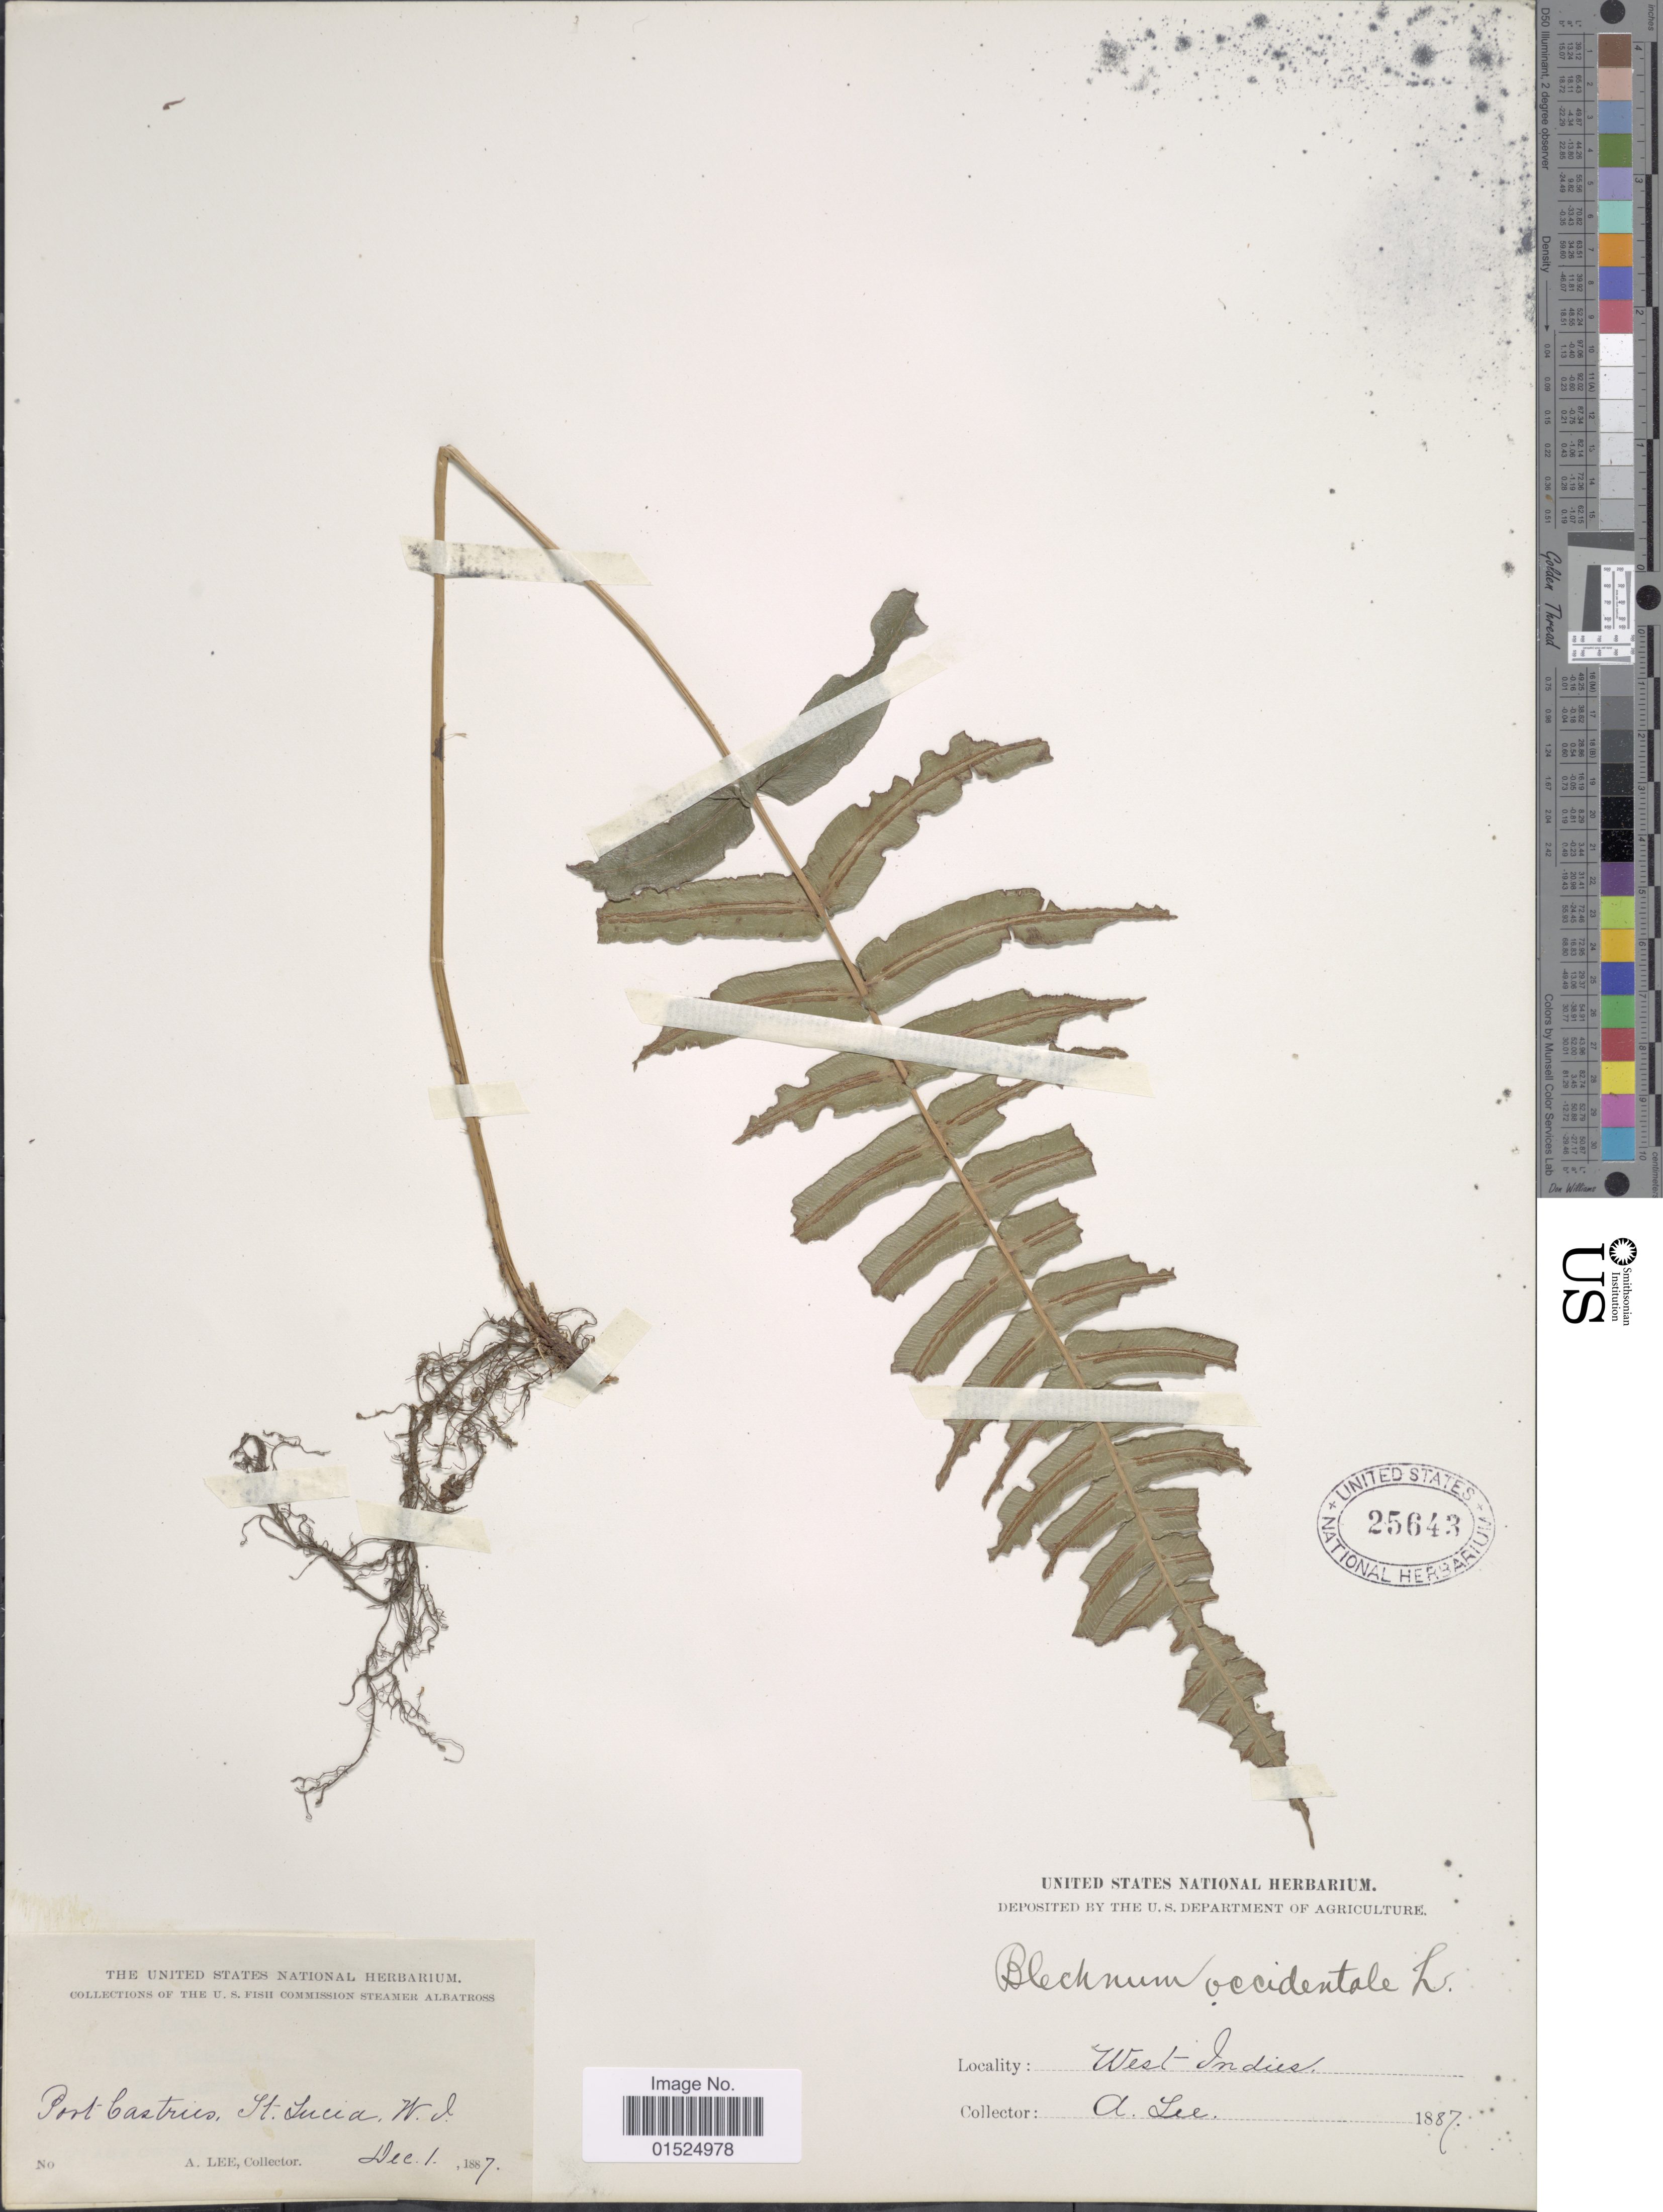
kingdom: Plantae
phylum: Tracheophyta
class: Polypodiopsida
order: Polypodiales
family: Blechnaceae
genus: Blechnum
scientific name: Blechnum occidentale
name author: L.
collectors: A. Lee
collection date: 1887-12-01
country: St. Lucia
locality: Port Castries ST. Lucia W. I.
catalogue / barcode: US 25643